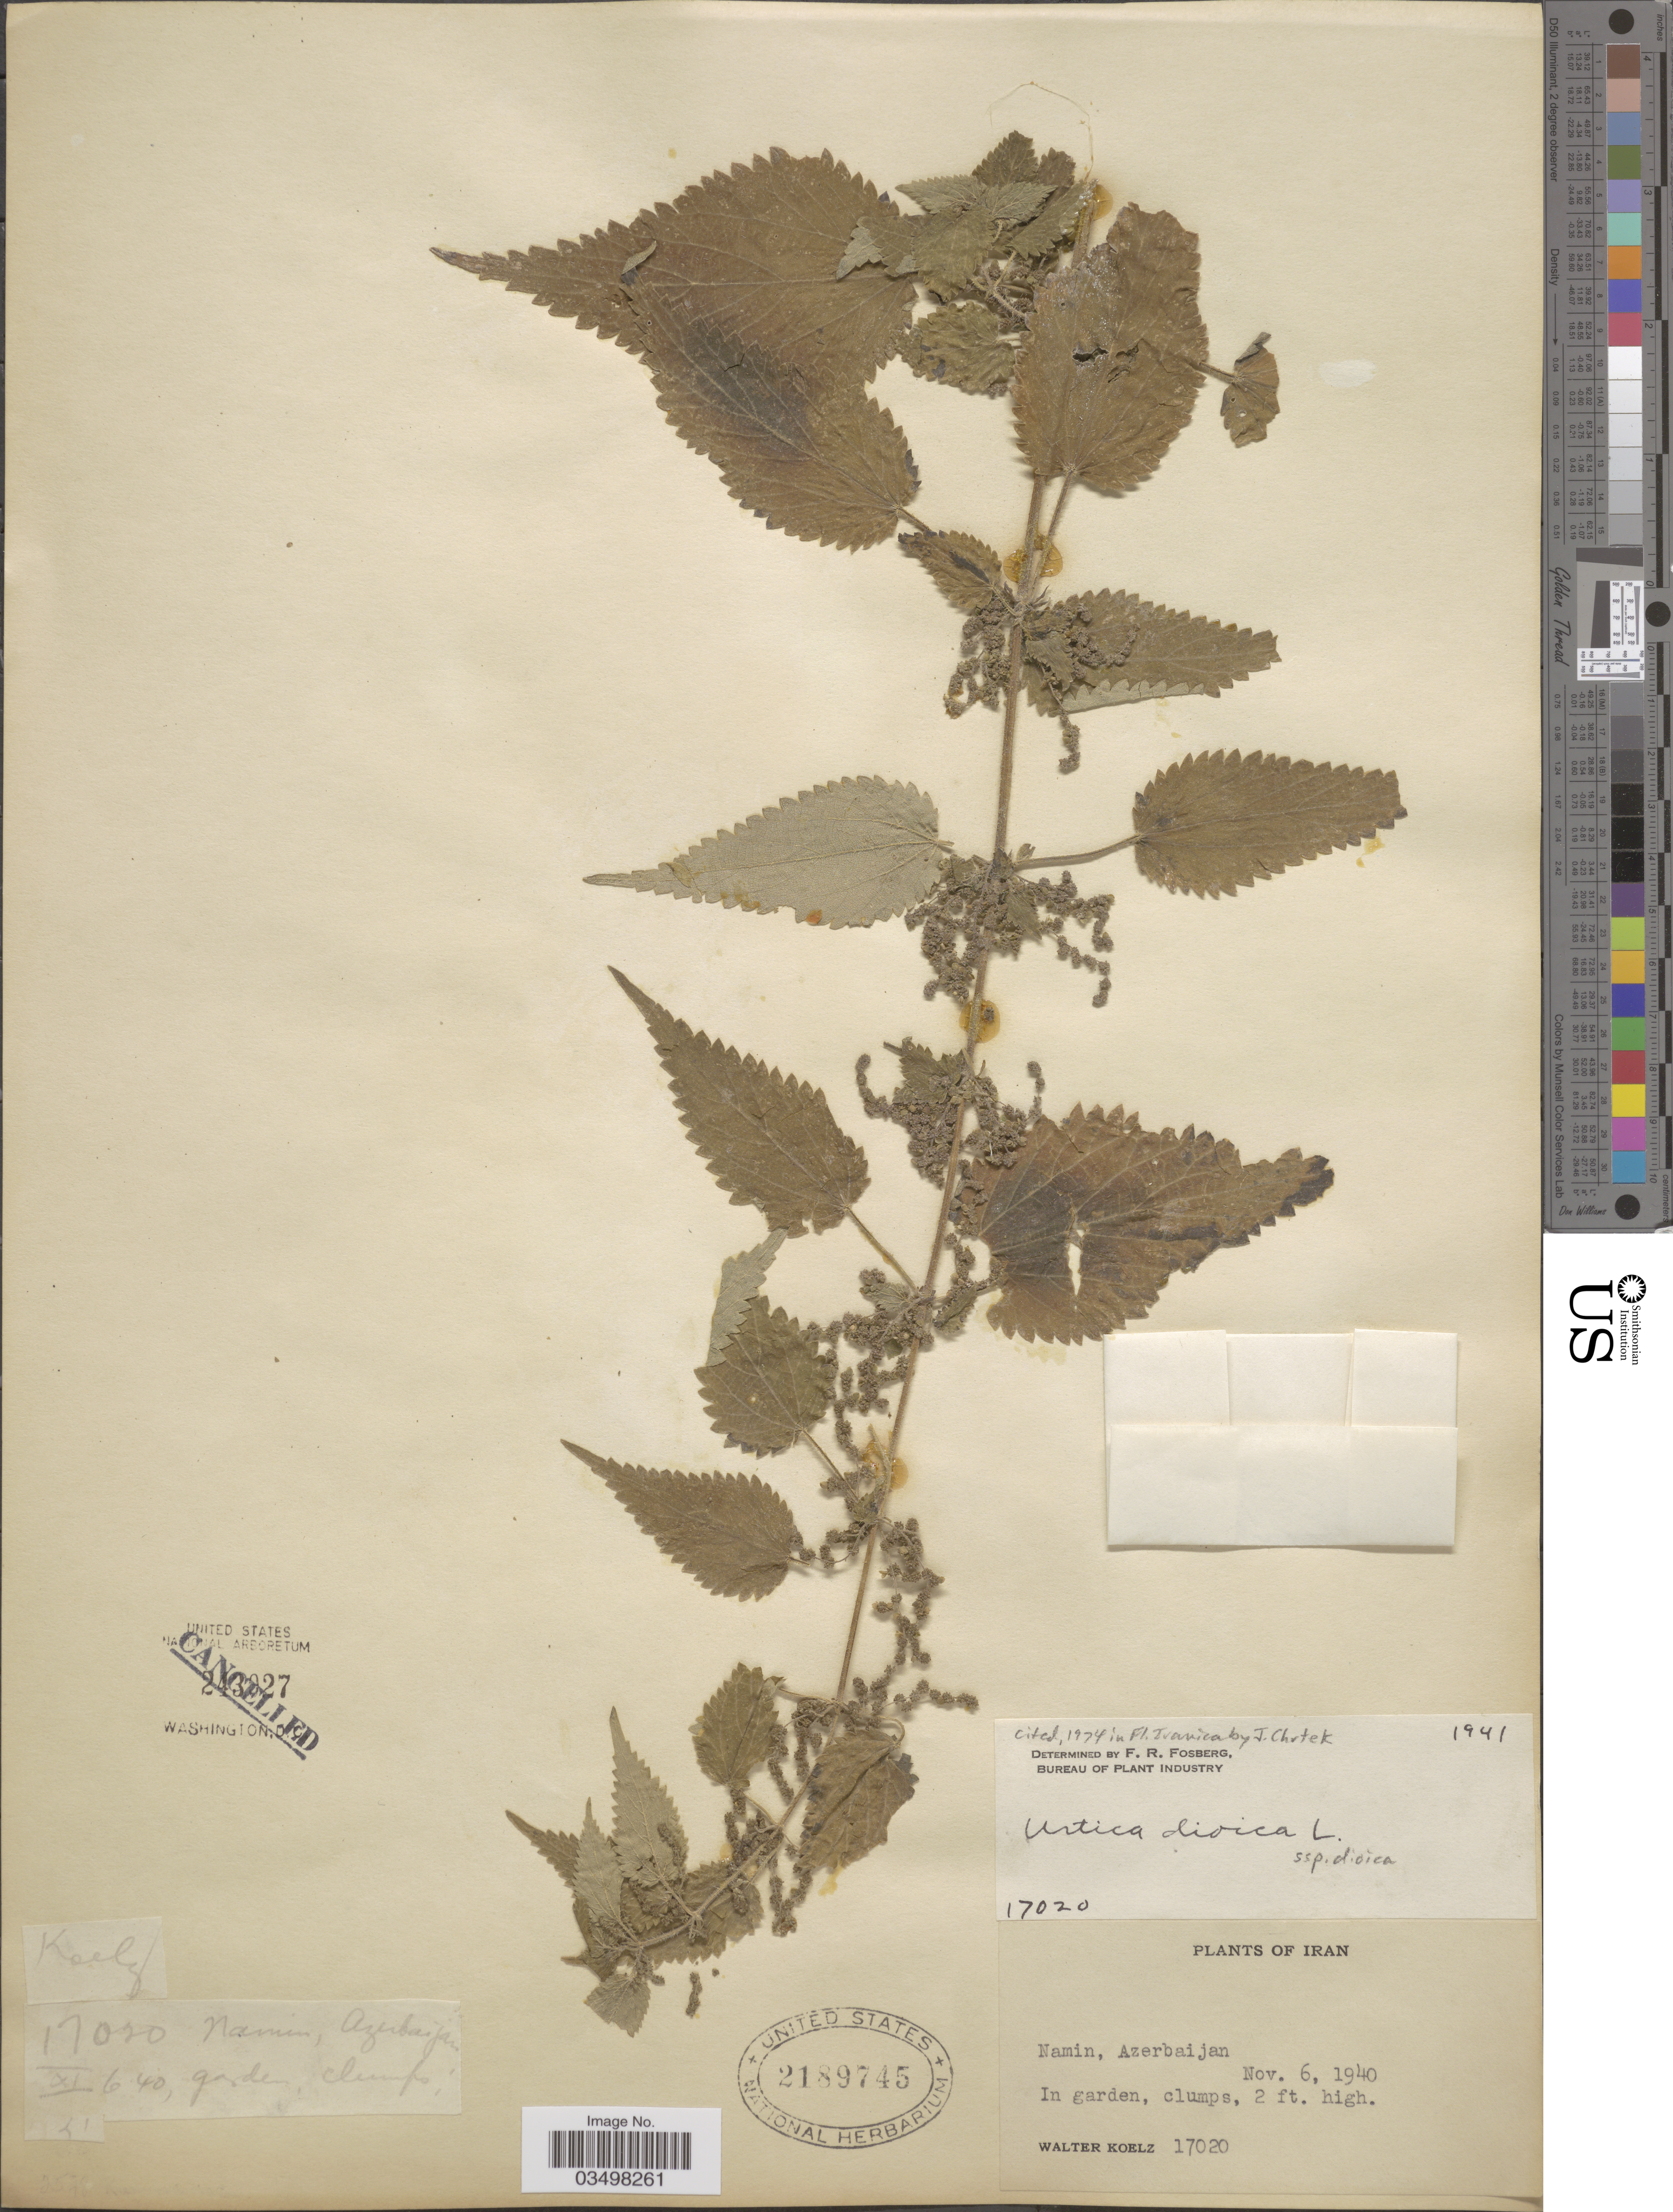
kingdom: Plantae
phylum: Tracheophyta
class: Magnoliopsida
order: Rosales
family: Urticaceae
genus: Urtica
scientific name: Urtica dioica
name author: L.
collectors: W. N. Koelz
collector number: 17020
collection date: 1940-11-06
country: Azerbaijan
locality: Namin, Azerbaijan. In garden.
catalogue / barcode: US 2189745